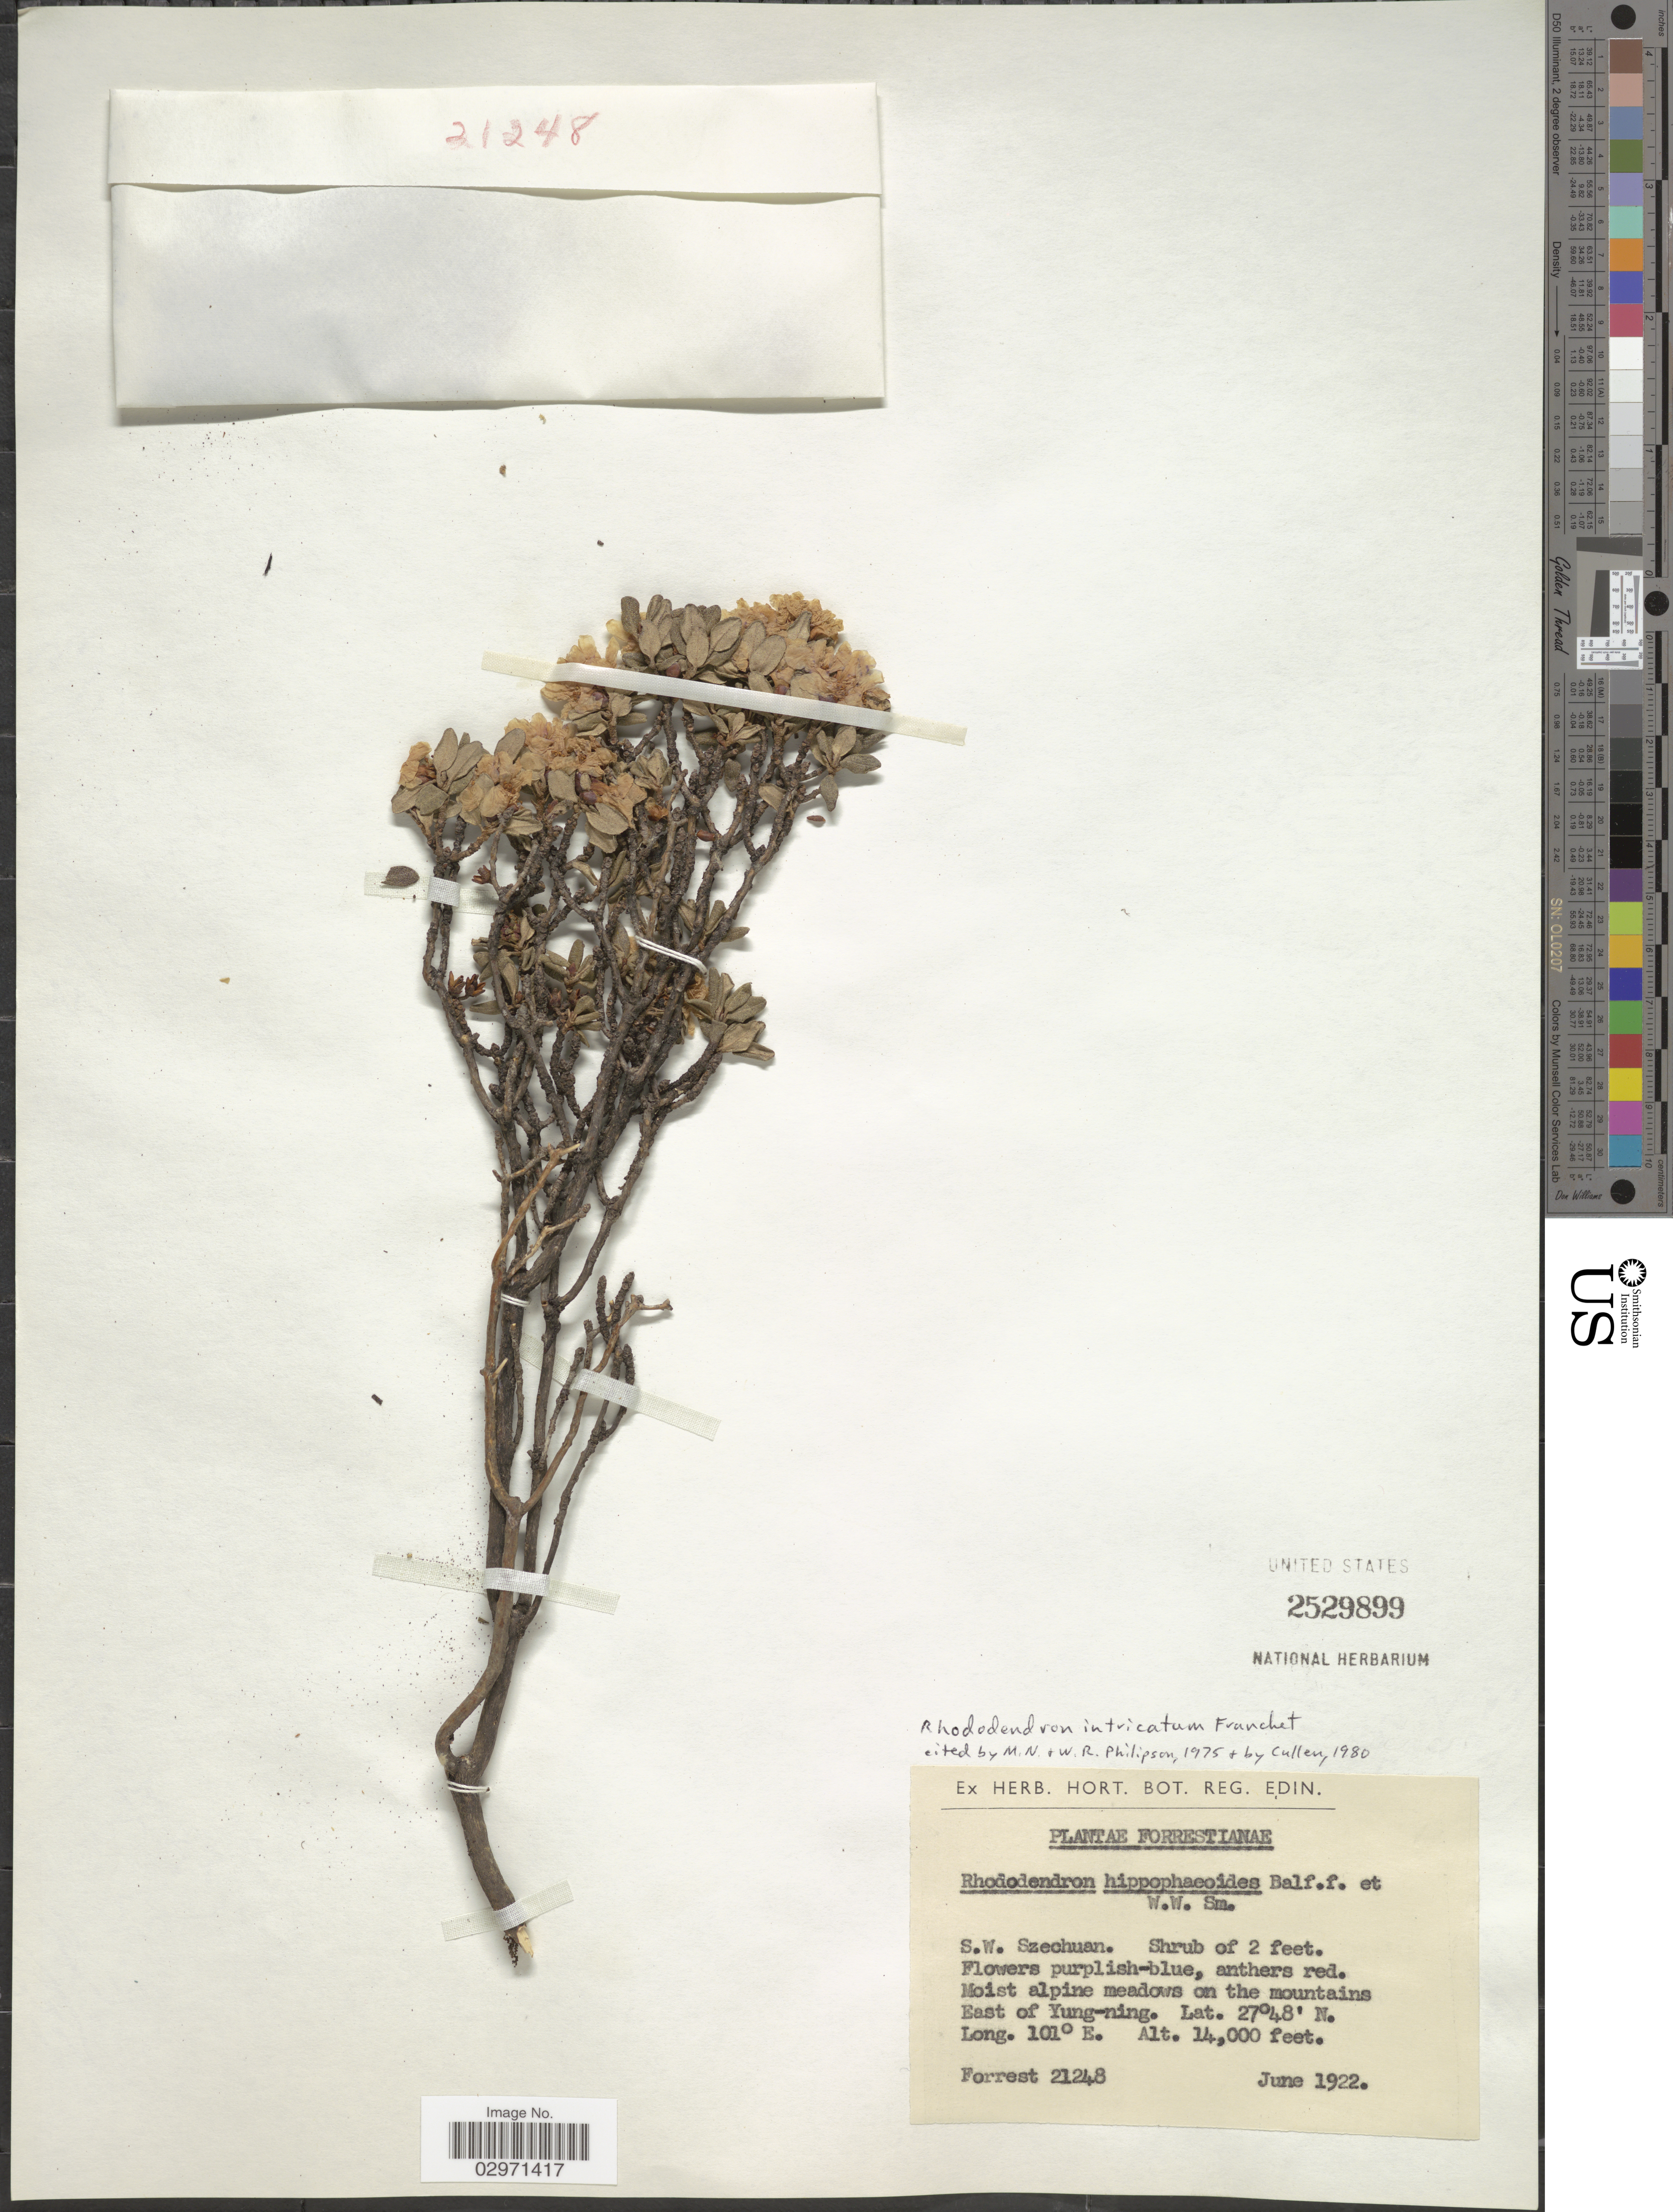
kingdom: Plantae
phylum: Tracheophyta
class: Magnoliopsida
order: Ericales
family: Ericaceae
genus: Rhododendron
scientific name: Rhododendron intricatum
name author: Franch.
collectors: -. Forrest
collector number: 21248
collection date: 1922-06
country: China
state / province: Sichuan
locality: S.W. Szechuan. Moist alpine meadows on the mountains East of Yung-ning.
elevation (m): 4267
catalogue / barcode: US 2529899